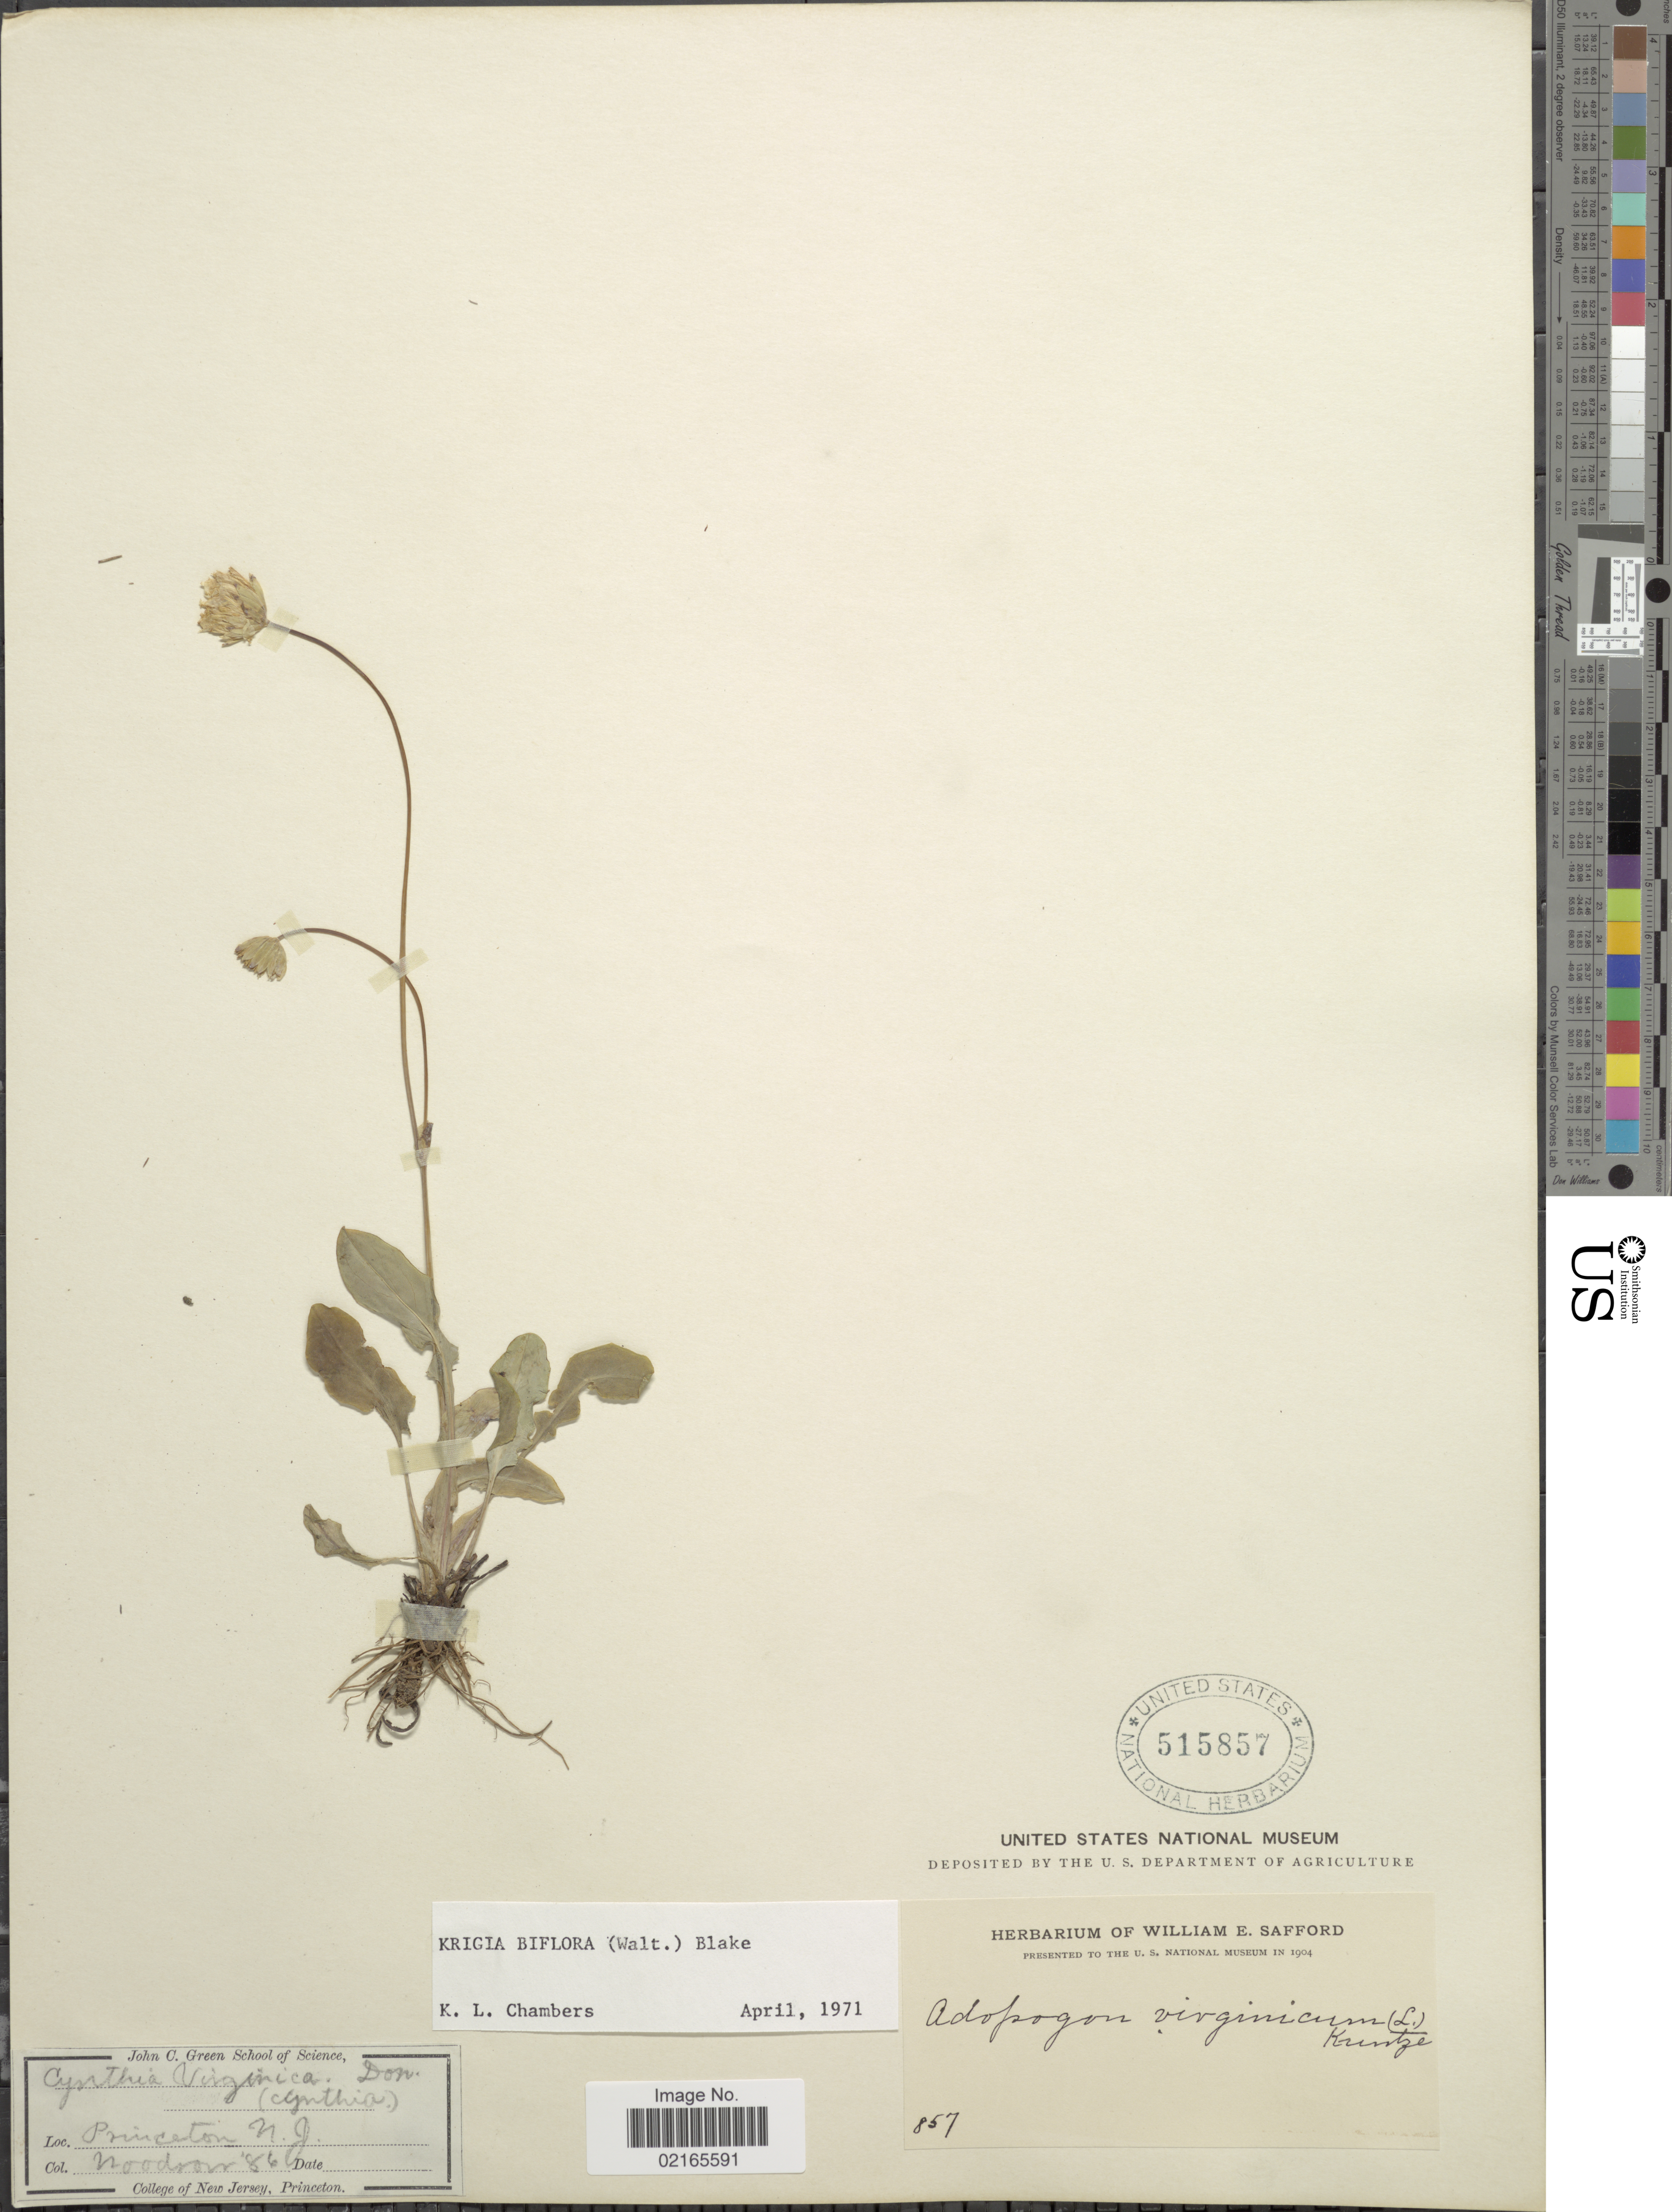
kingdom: Plantae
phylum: Tracheophyta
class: Magnoliopsida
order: Asterales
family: Asteraceae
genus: Krigia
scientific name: Krigia biflora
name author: (Walter) S.F. Blake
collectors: -. Woodrow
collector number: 857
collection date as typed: '86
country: United States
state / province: New Jersey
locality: Princeton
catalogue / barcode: US 515857